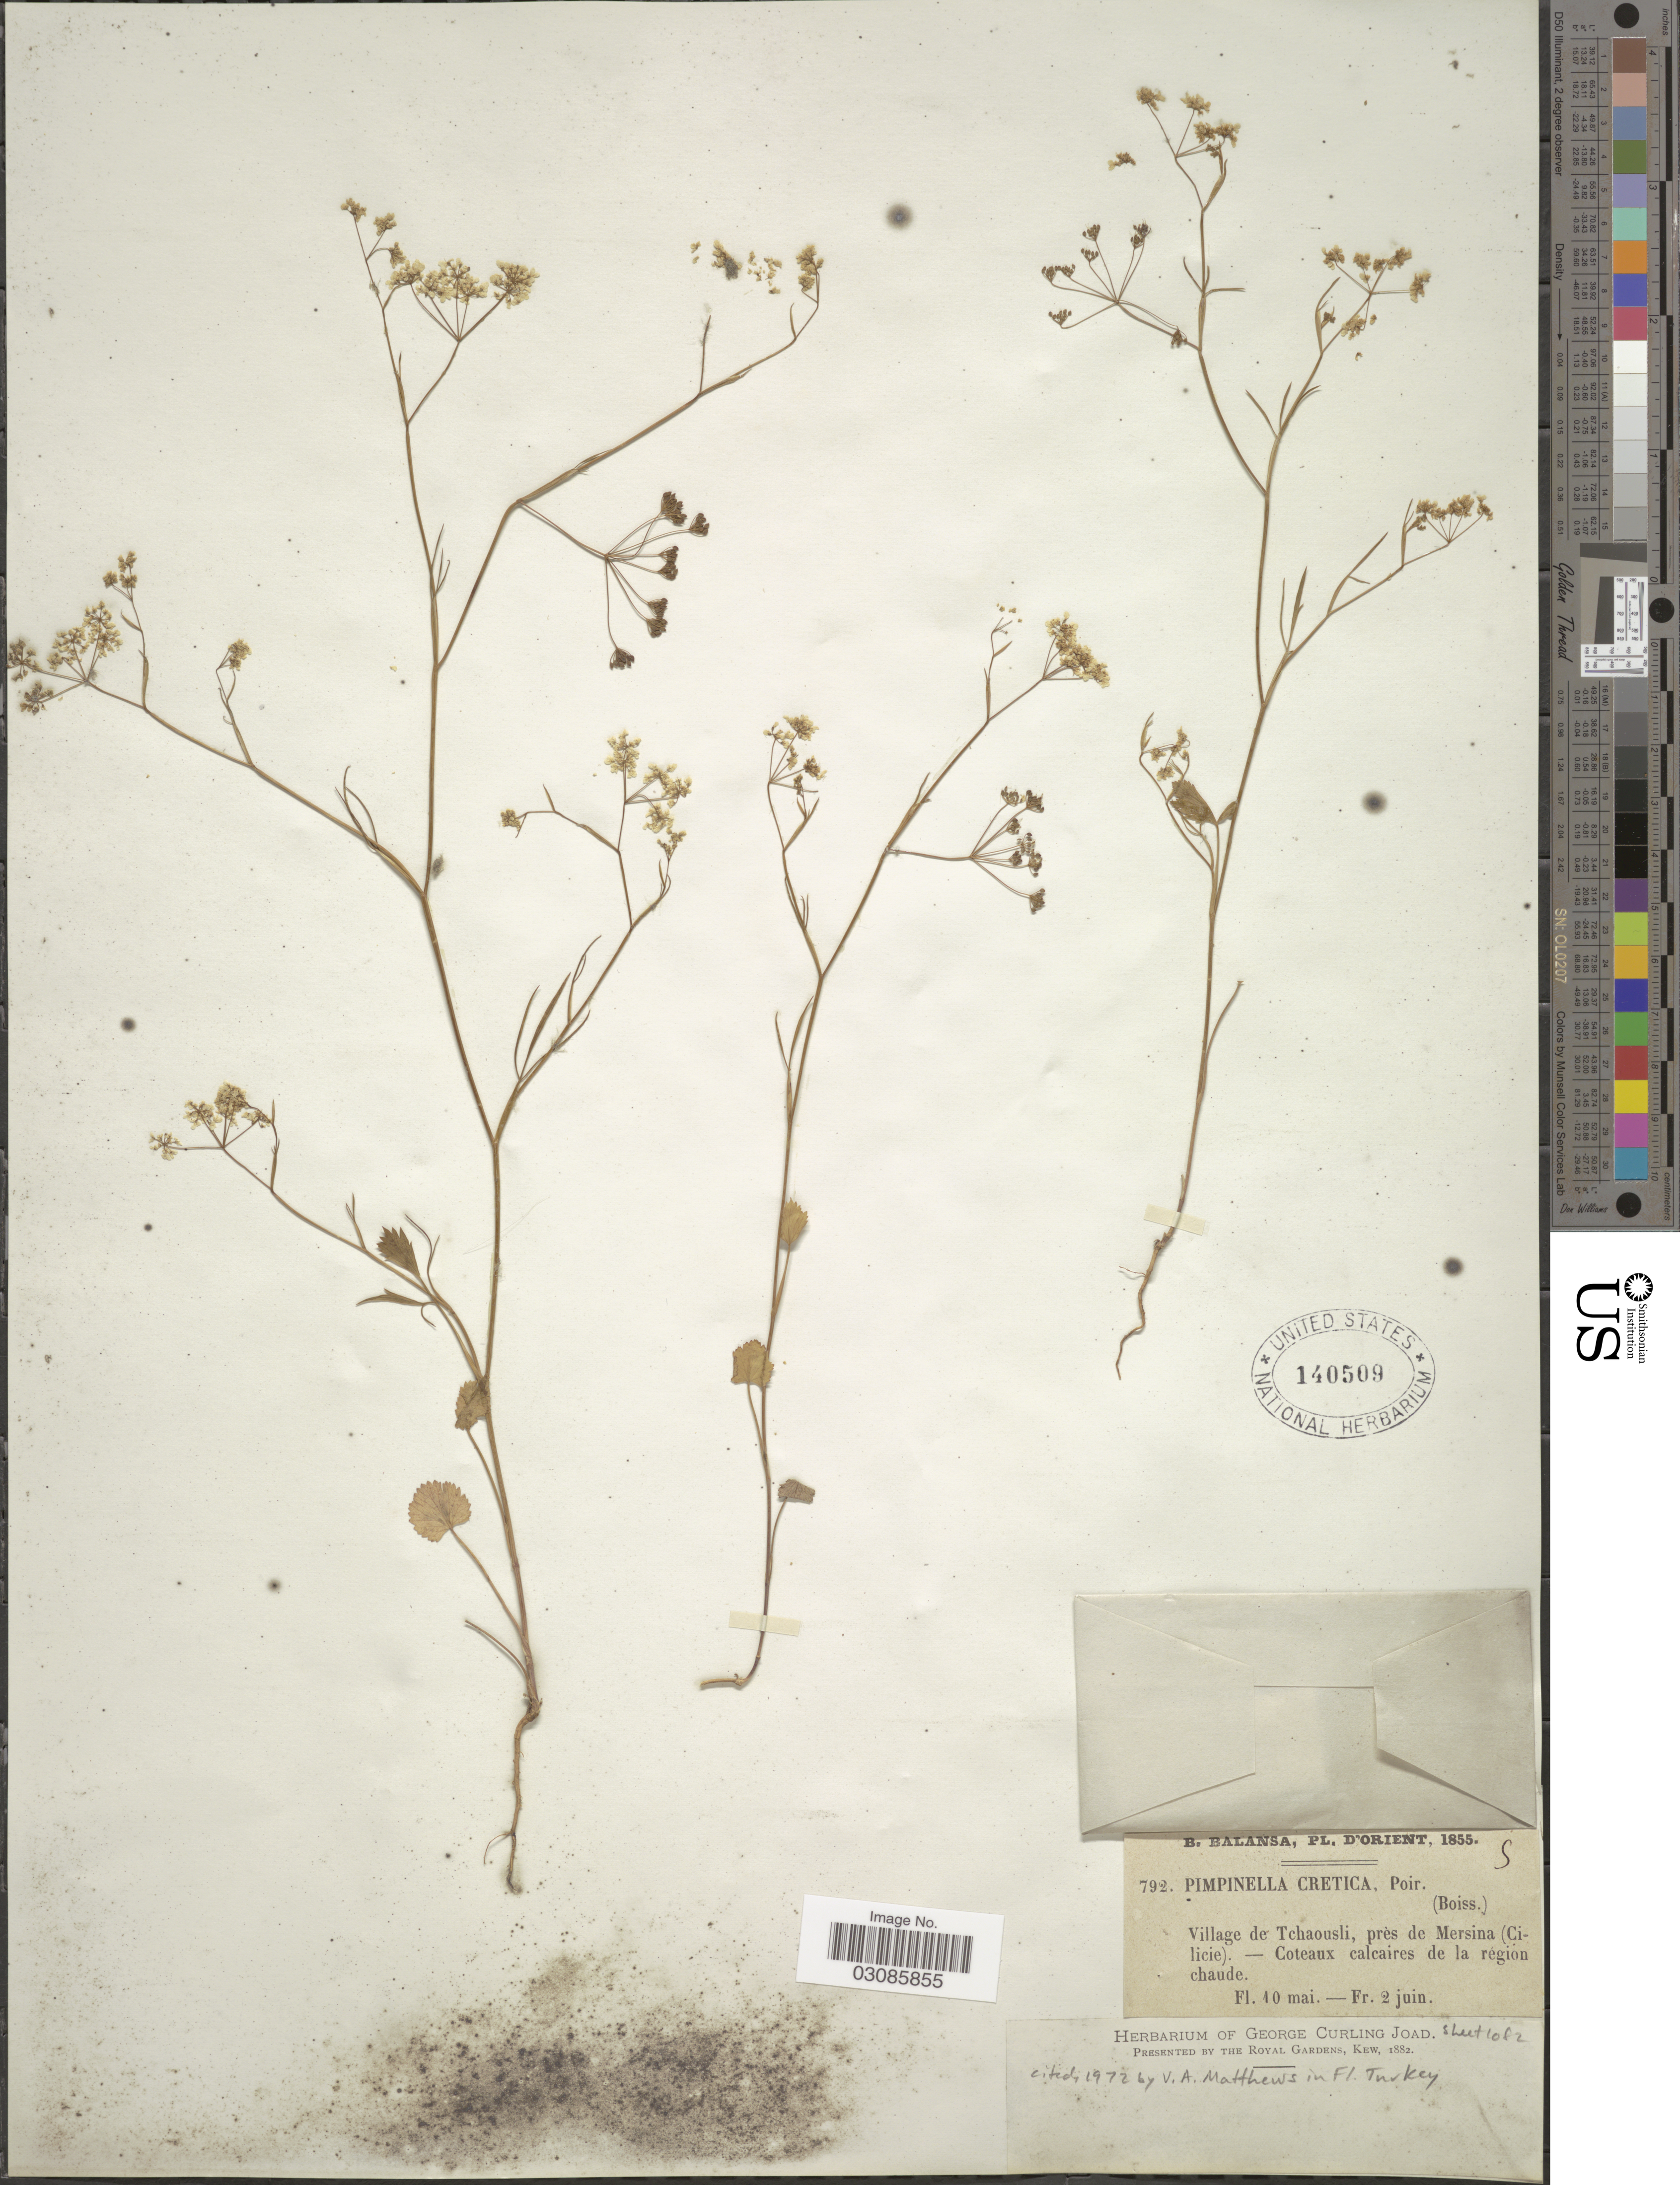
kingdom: Plantae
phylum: Tracheophyta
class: Magnoliopsida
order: Apiales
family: Apiaceae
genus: Pimpinella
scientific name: Pimpinella cretica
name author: Poir.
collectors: B. Balansa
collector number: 792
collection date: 1855-05-10/1855-06-02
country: Turkey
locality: D'Orient. Village de Tchaousli, près de Mersina (Ci-licie). - Coteaux calcaires de la région chaude.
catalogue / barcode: US 140509